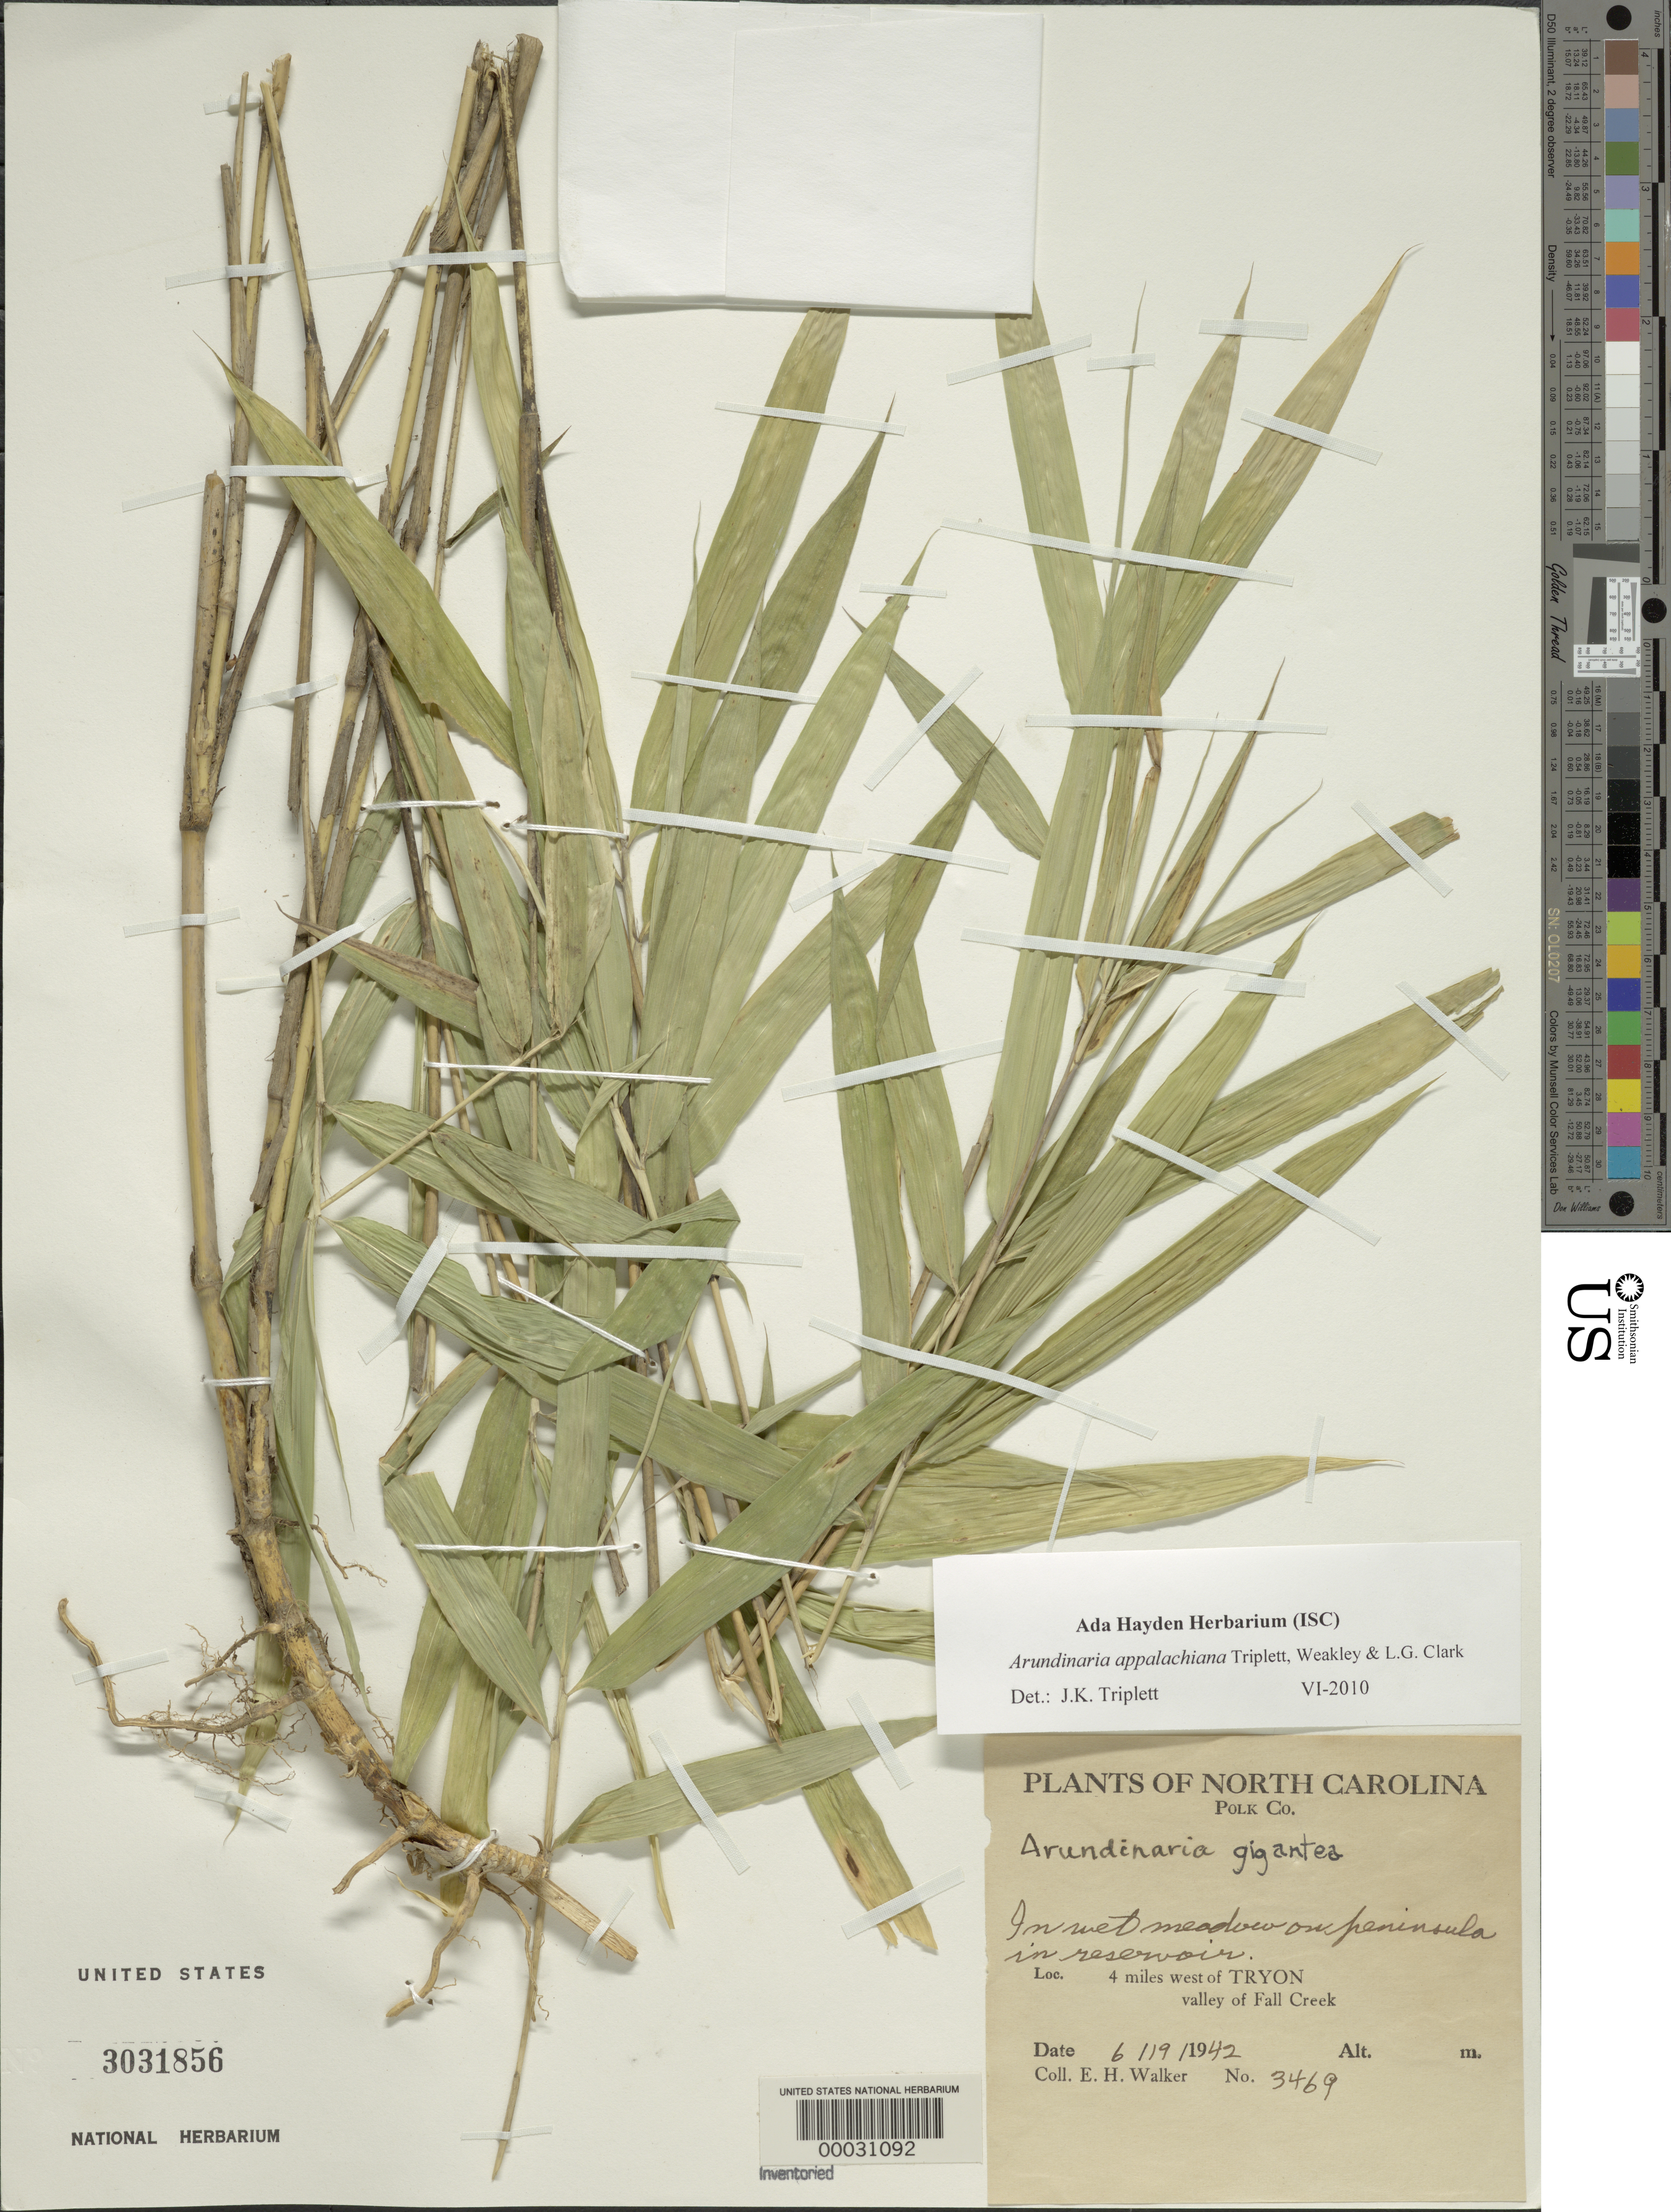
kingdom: Plantae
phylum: Tracheophyta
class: Liliopsida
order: Poales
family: Poaceae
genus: Arundinaria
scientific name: Arundinaria appalachiana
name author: Triplett et al.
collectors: E. H. Walker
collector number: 3469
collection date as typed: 19 Jun 1942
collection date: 1942-06-19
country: United States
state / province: North Carolina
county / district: Polk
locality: Tryon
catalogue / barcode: US 3031856